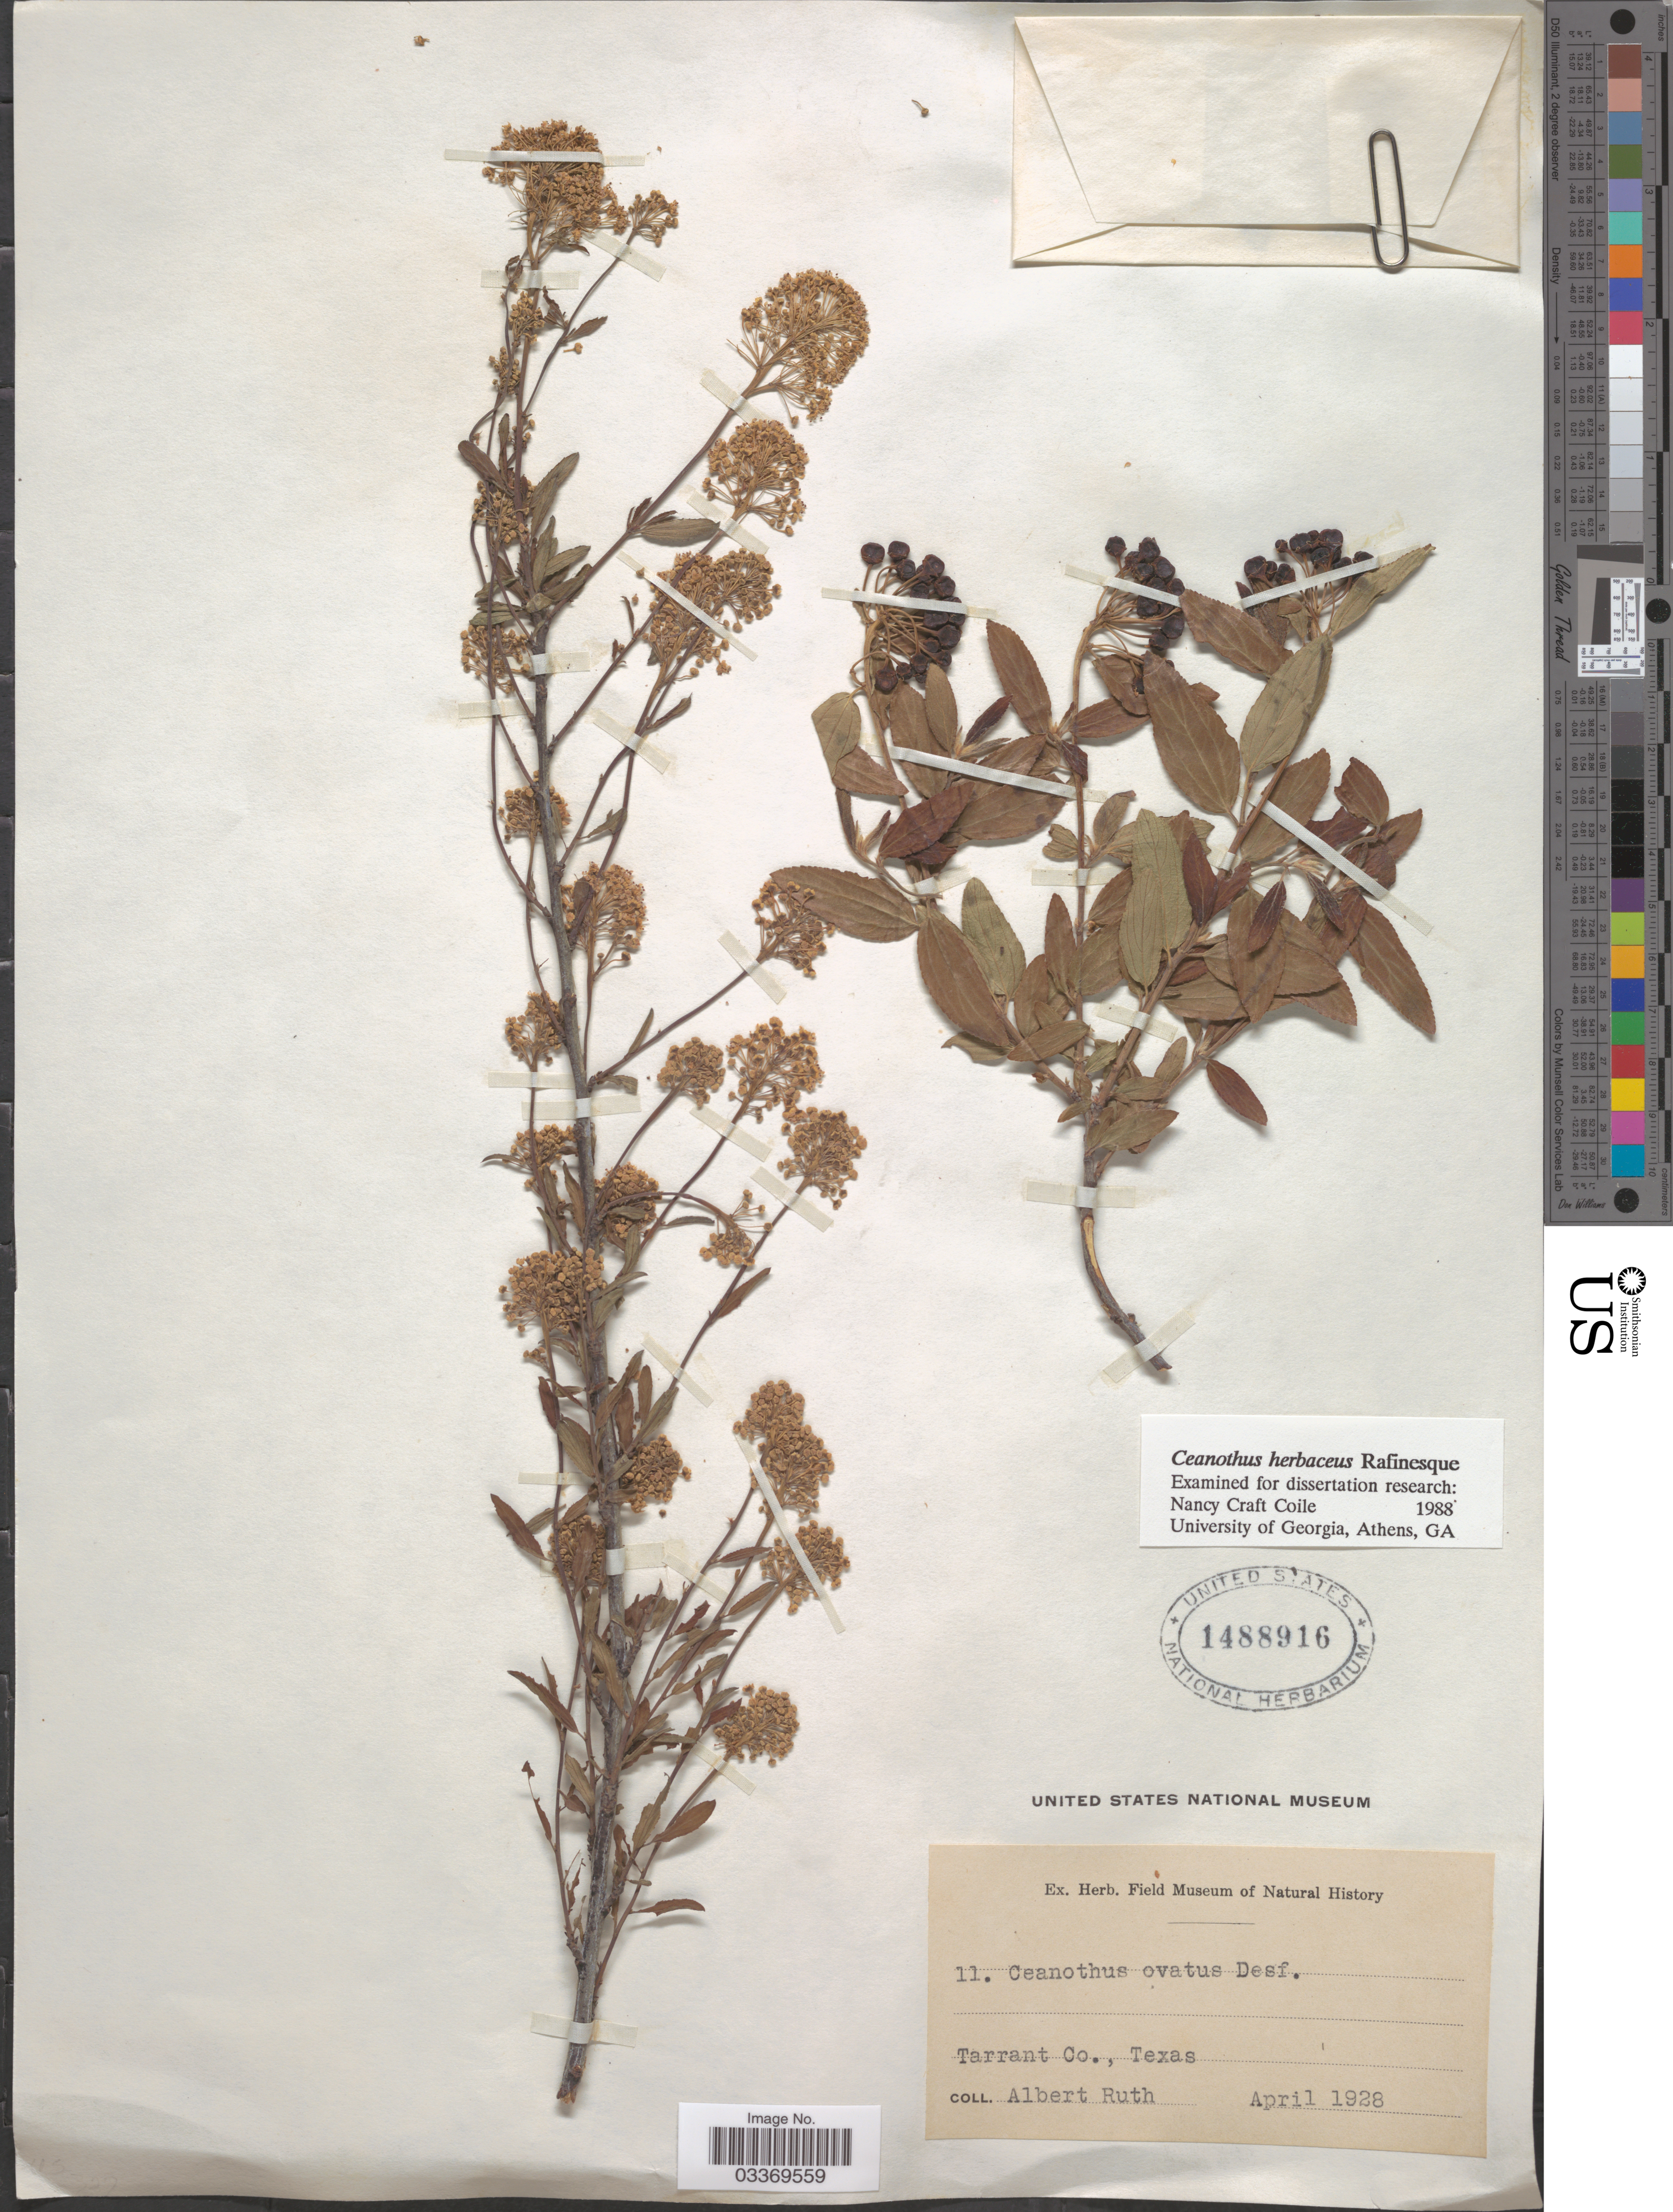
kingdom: Plantae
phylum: Tracheophyta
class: Magnoliopsida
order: Rosales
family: Rhamnaceae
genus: Ceanothus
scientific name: Ceanothus ovatus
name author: Desf.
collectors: A. Ruth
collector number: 11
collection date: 1928-04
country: United States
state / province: Texas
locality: Tarrant Co.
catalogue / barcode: US 1488916